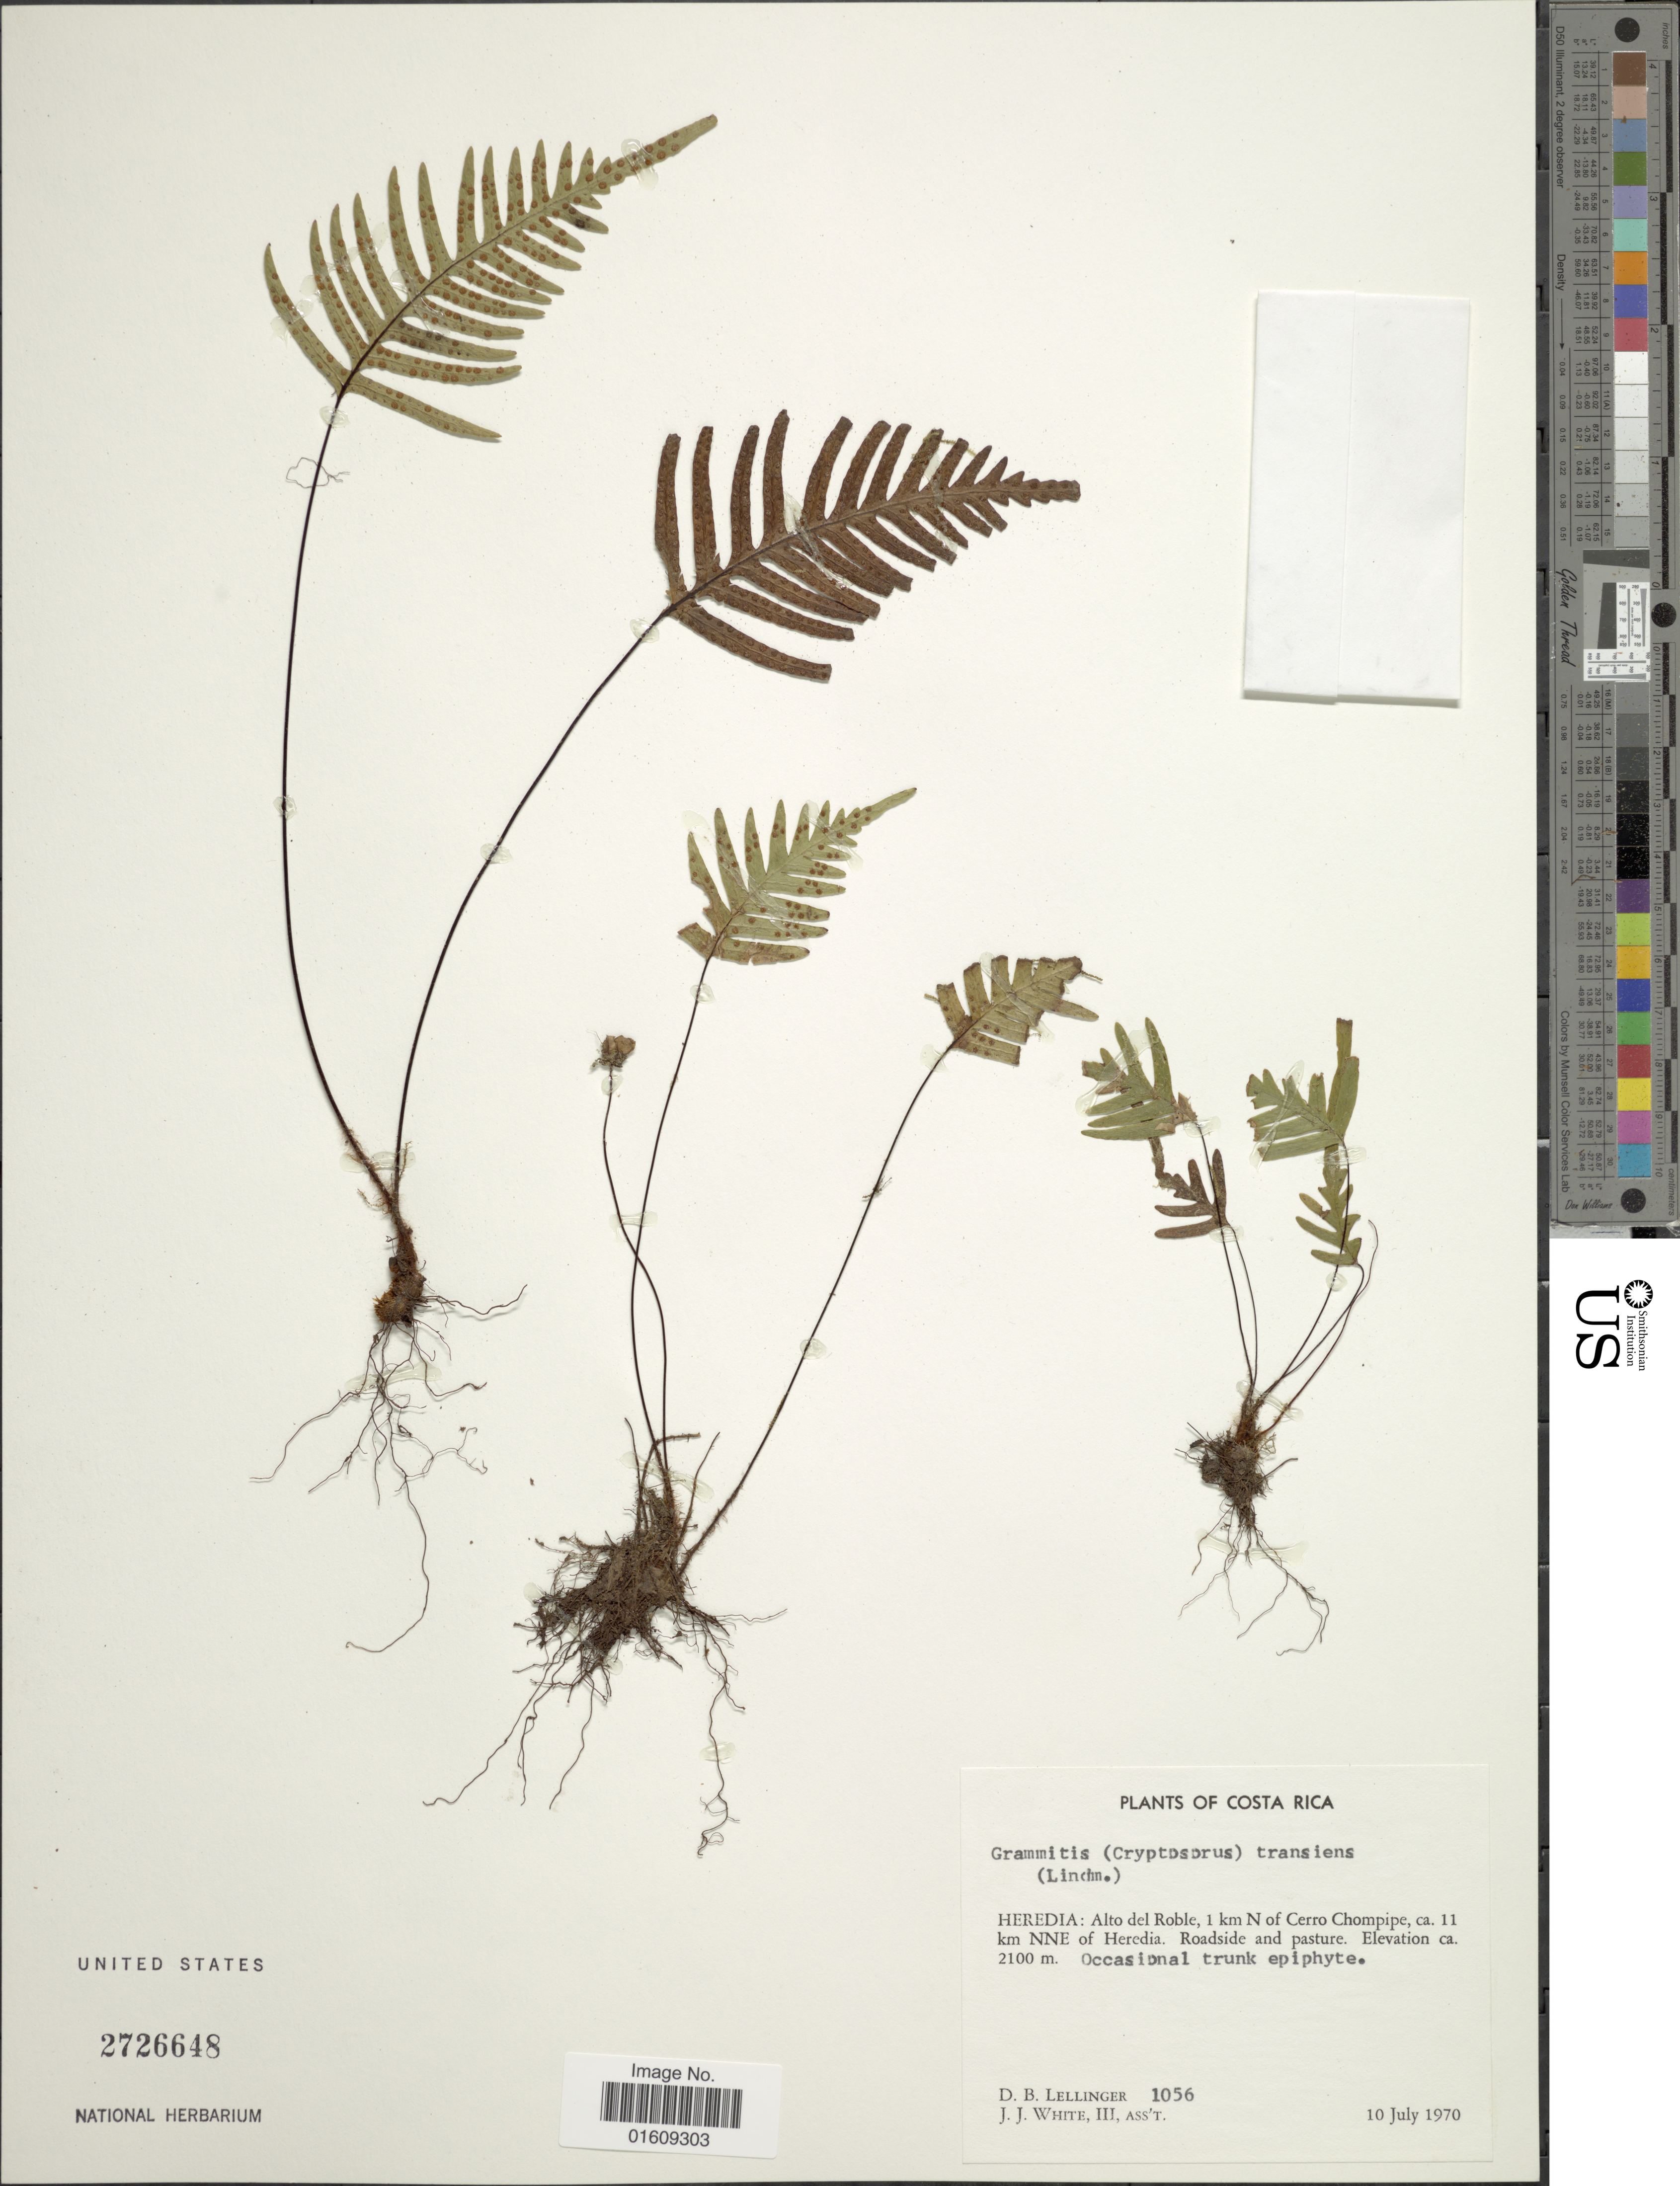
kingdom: Plantae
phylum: Tracheophyta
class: Polypodiopsida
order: Polypodiales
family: Polypodiaceae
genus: Ceradenia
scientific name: Ceradenia kalbreyeri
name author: (Baker) L.E. Bishop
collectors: D. B. Lellinger & J. J. White III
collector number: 1056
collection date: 1970-07-10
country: Costa Rica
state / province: Heredia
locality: Costa Rica, Heredia: Alto del Roble, 1 km N of Cerro Chompipe, ca. 11 km NNE of Heredia.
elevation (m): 2100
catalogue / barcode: US 2726648